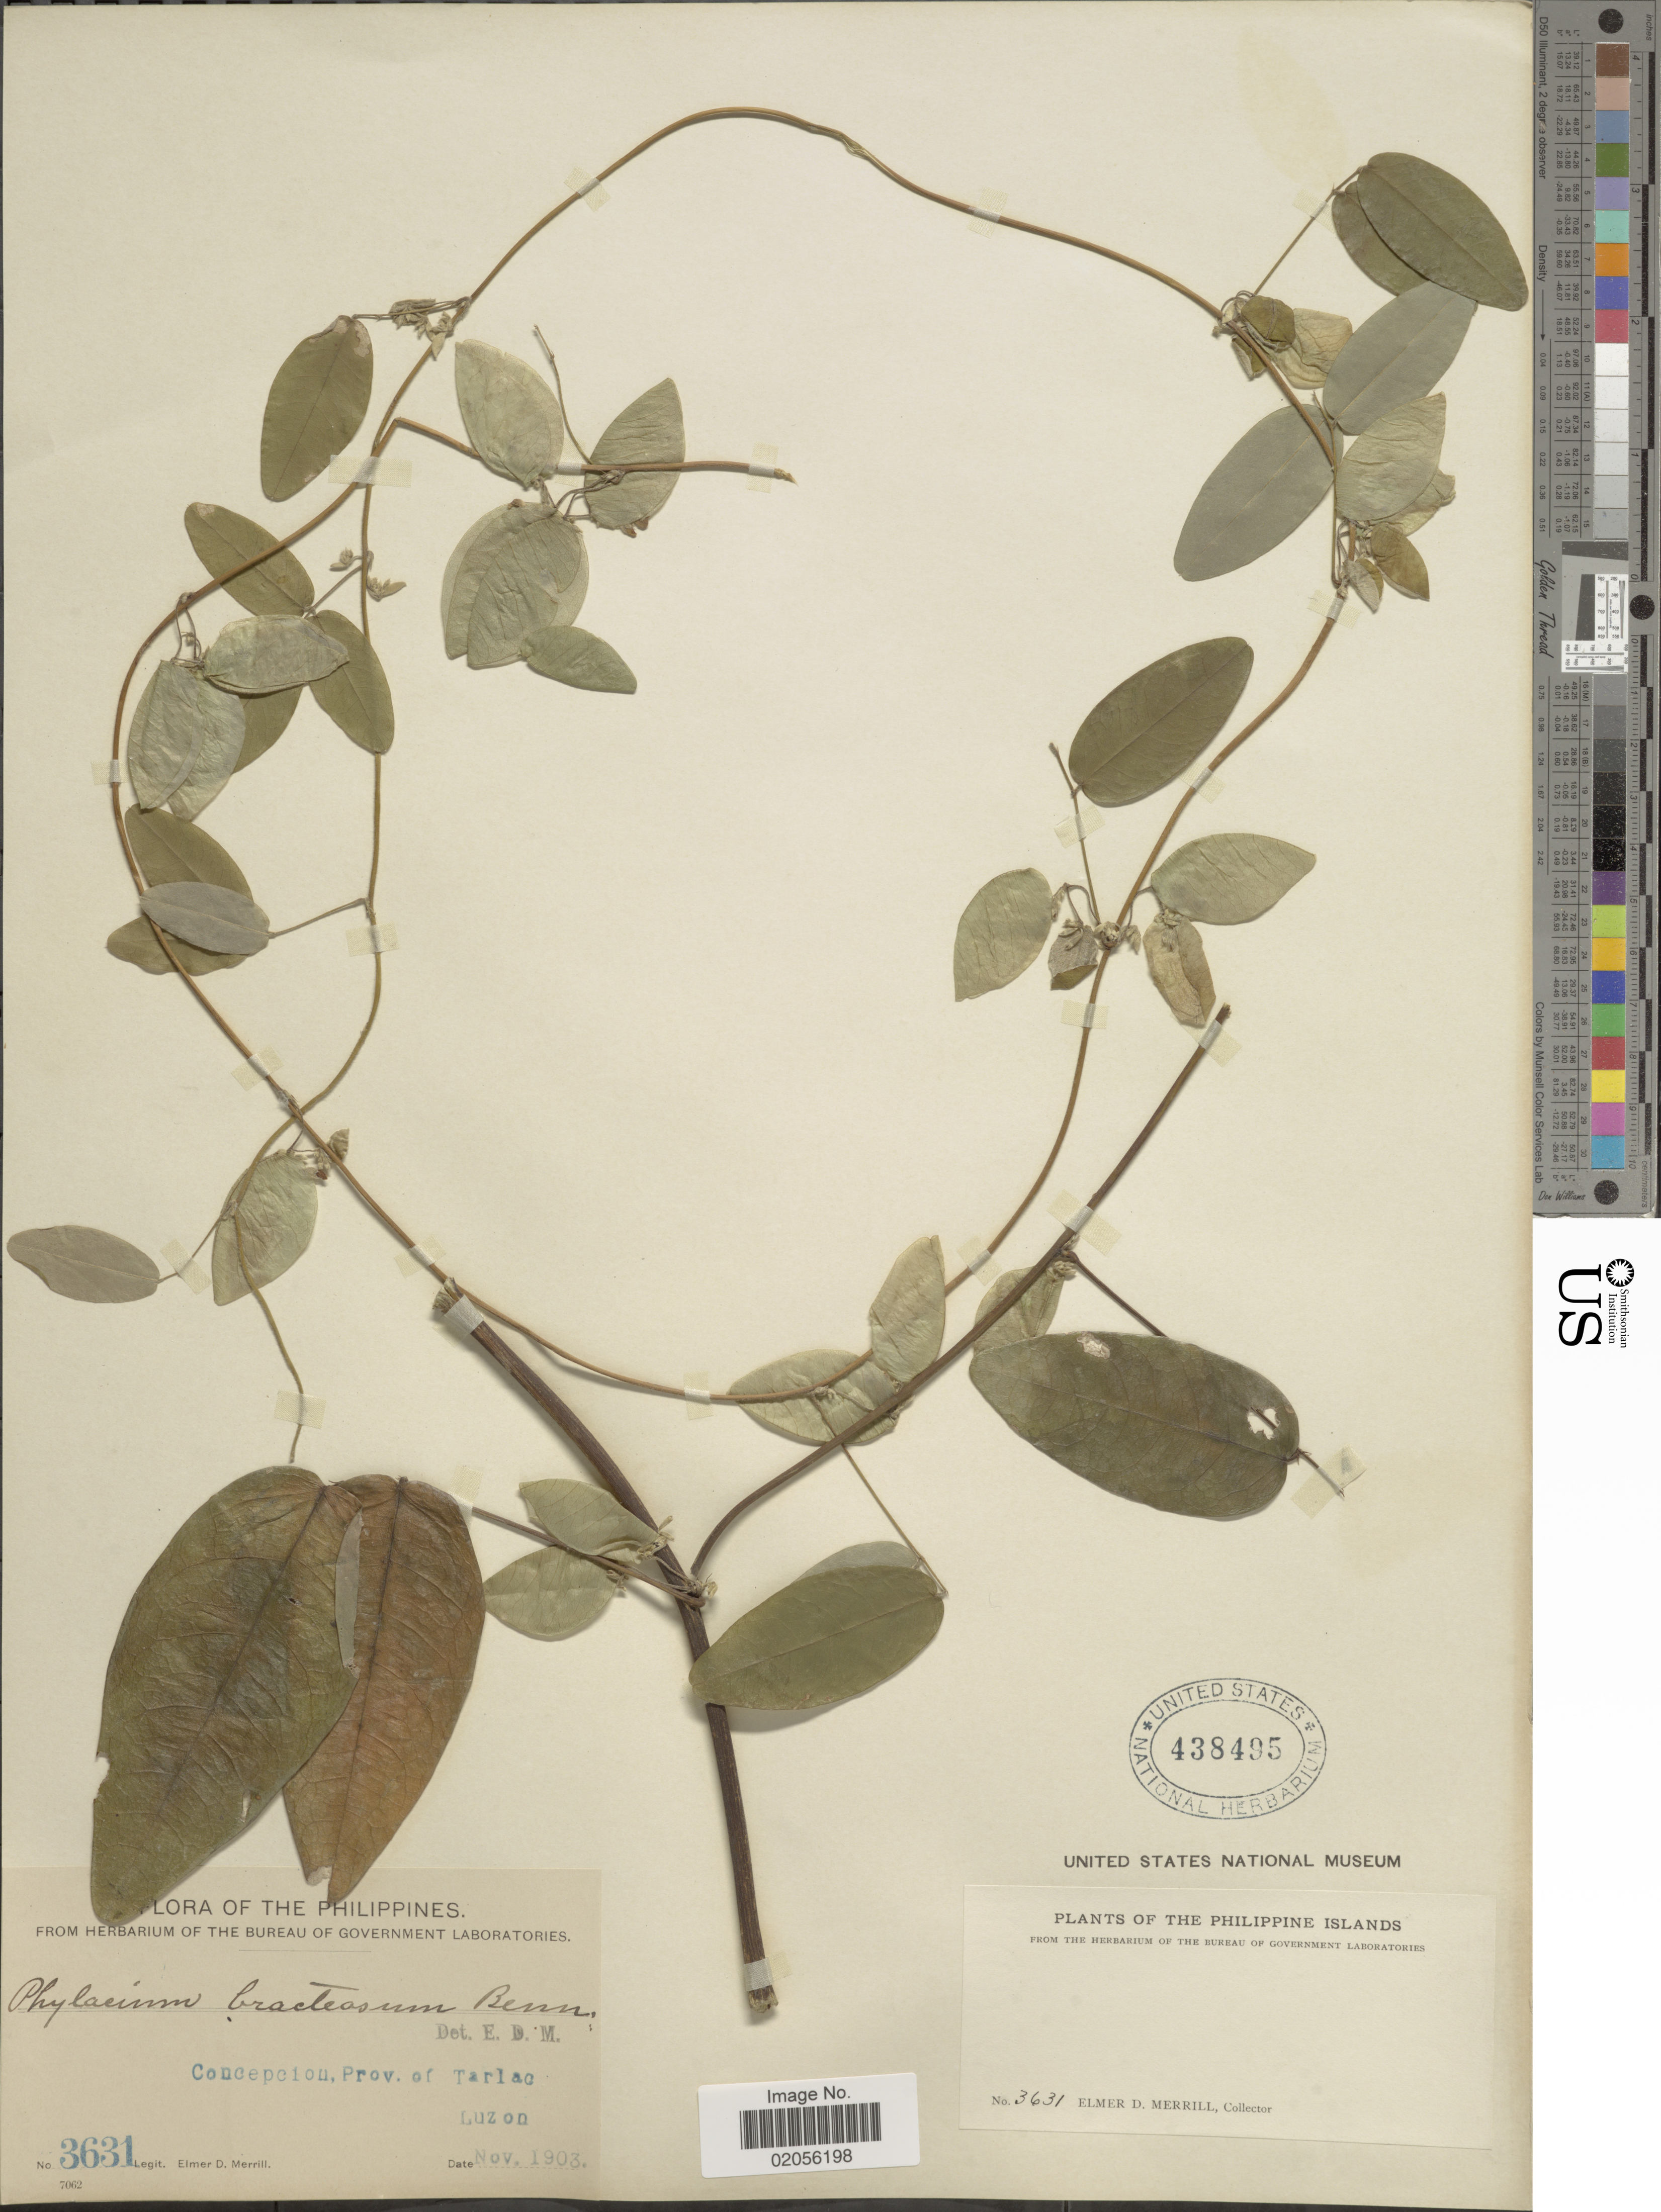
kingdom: Plantae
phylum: Tracheophyta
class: Magnoliopsida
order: Fabales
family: Fabaceae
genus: Phylacium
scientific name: Phylacium bracteosum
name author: Benn.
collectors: E. D. Merrill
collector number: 3631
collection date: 1903-11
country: Philippines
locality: Concepcion, Prov. of Tarlac. Luzon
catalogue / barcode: US 438495